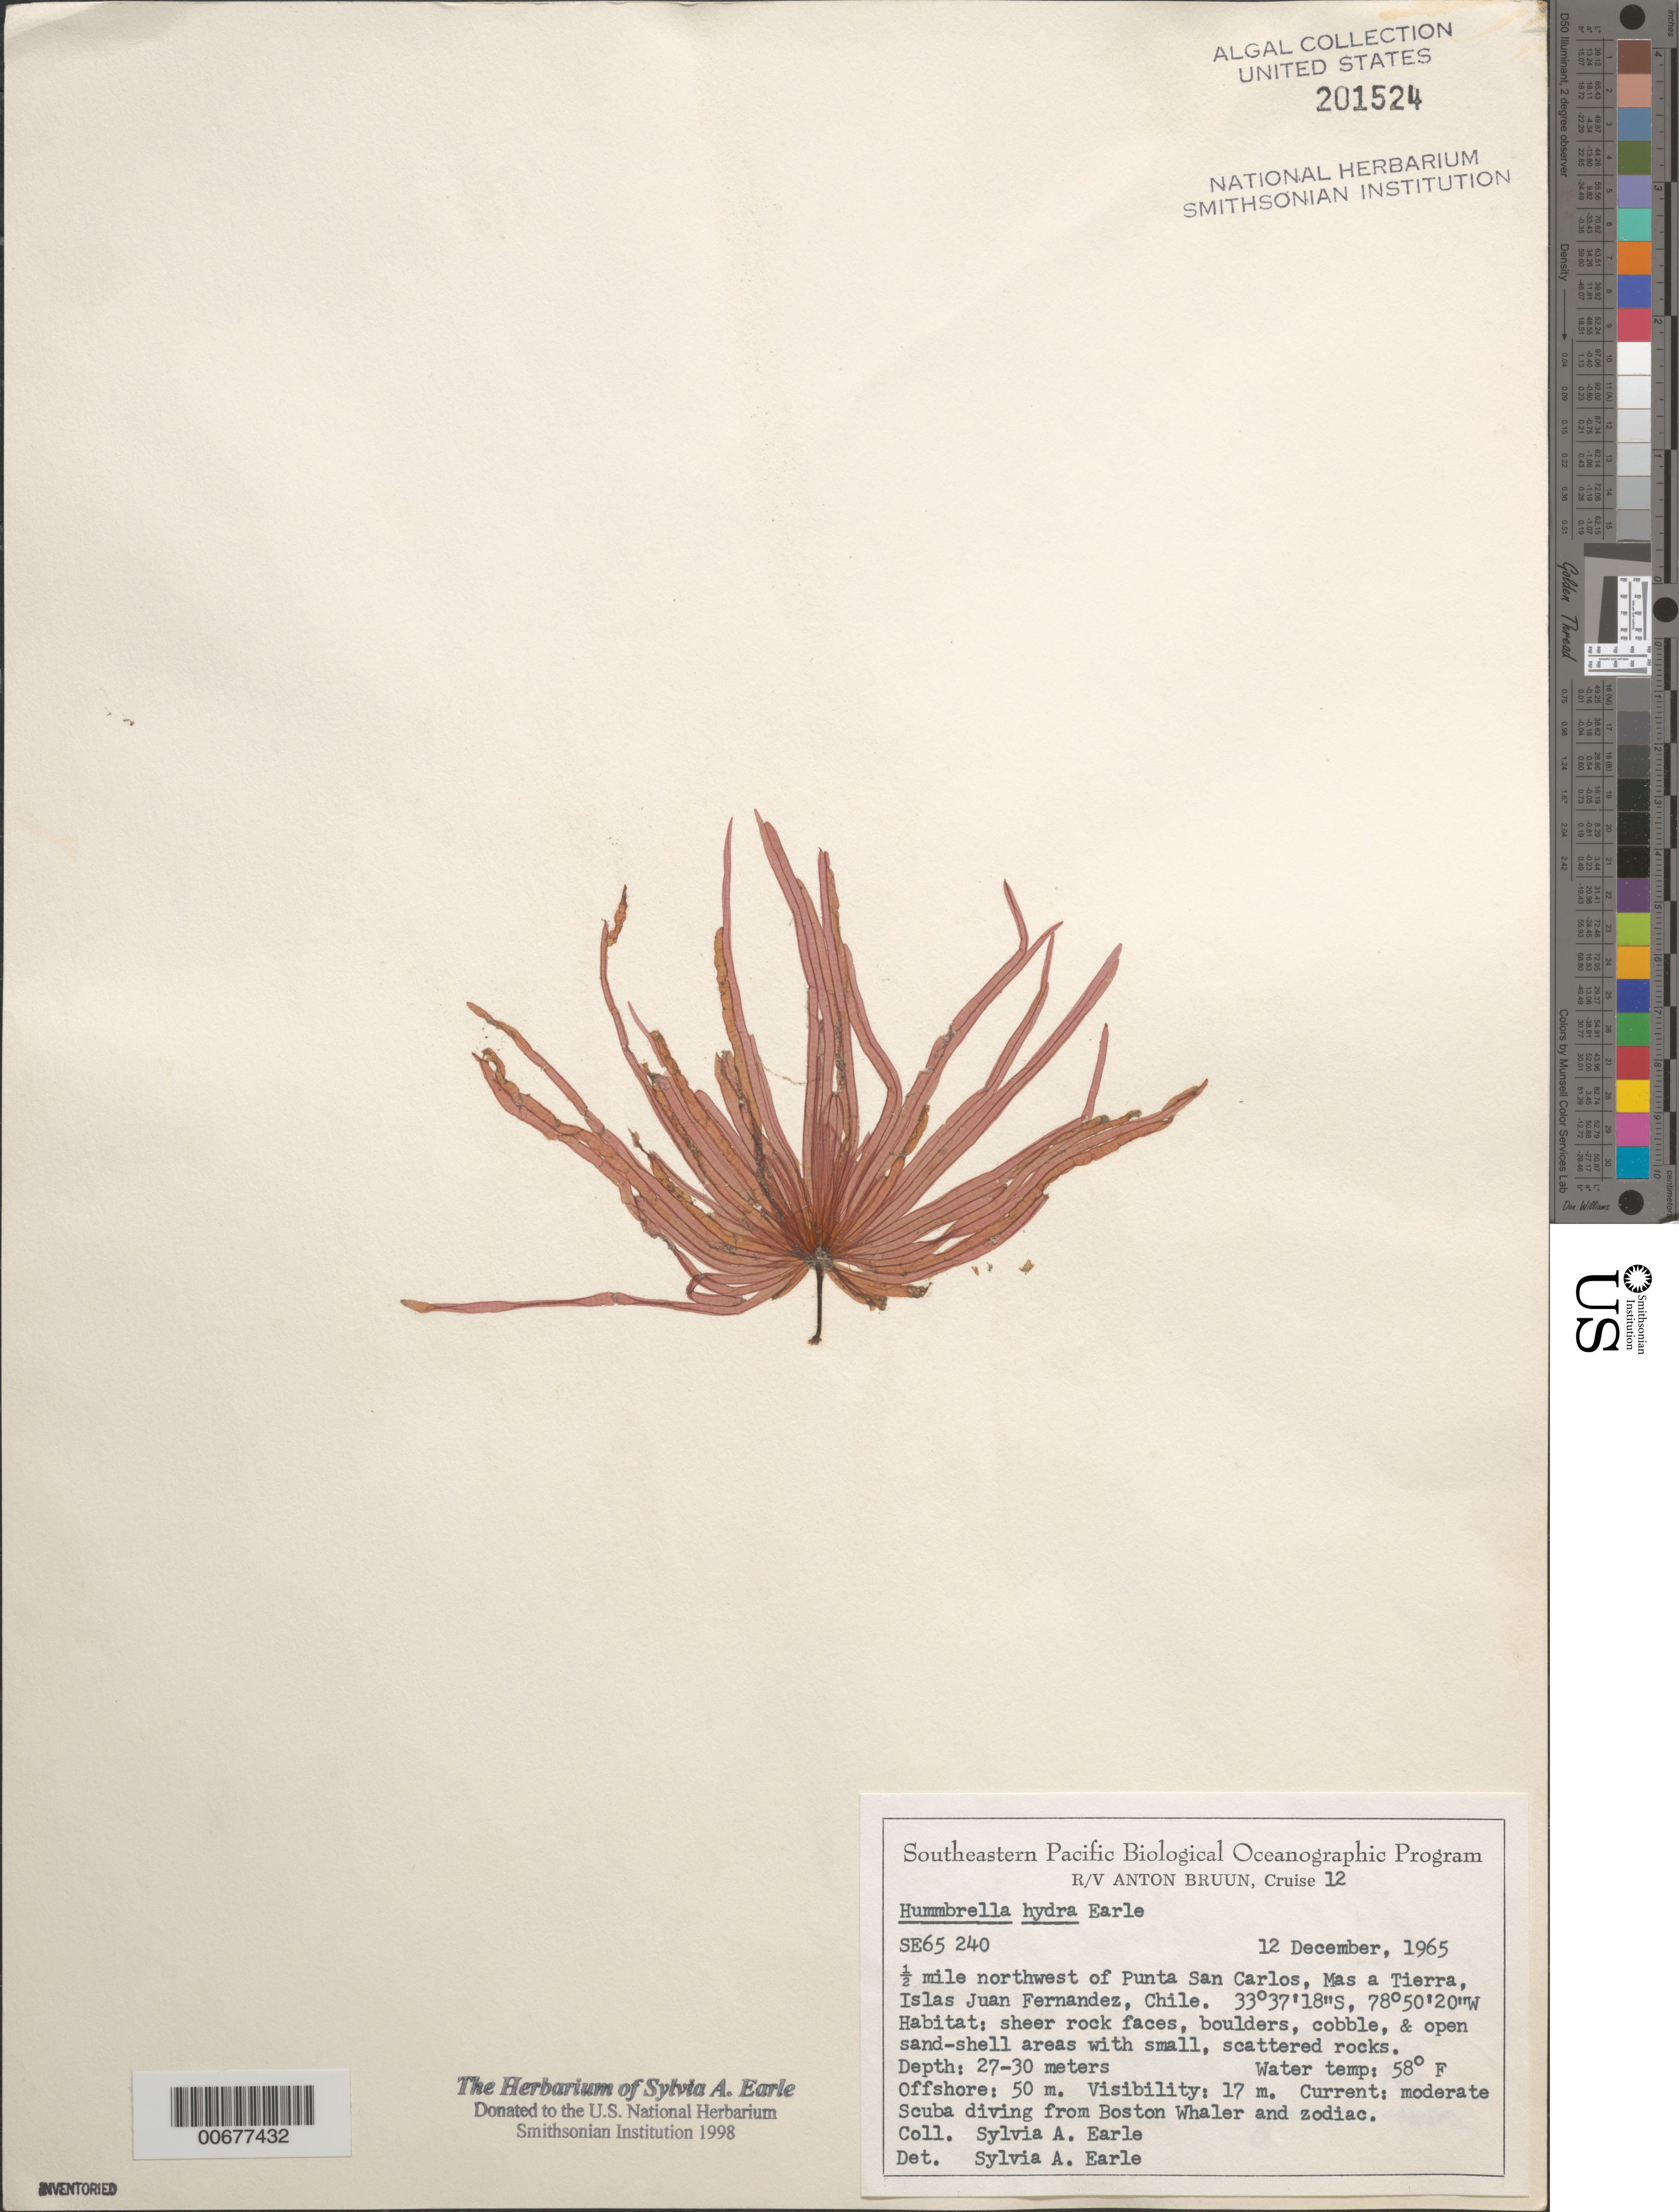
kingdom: Plantae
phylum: Rhodophyta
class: Florideophyceae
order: Gigartinales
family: Pseudoanemoniaceae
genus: Hummbrella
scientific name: Hummbrella hydra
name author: S.A. Earle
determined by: Earle, S. A.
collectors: S. A. Earle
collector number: SE 65240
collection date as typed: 12 Dec 1965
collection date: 1965-12-12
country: Chile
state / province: Valparaíso (V)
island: Isla Más a Tierra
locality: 0.5 mile northwest of San Carlos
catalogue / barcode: US 201524